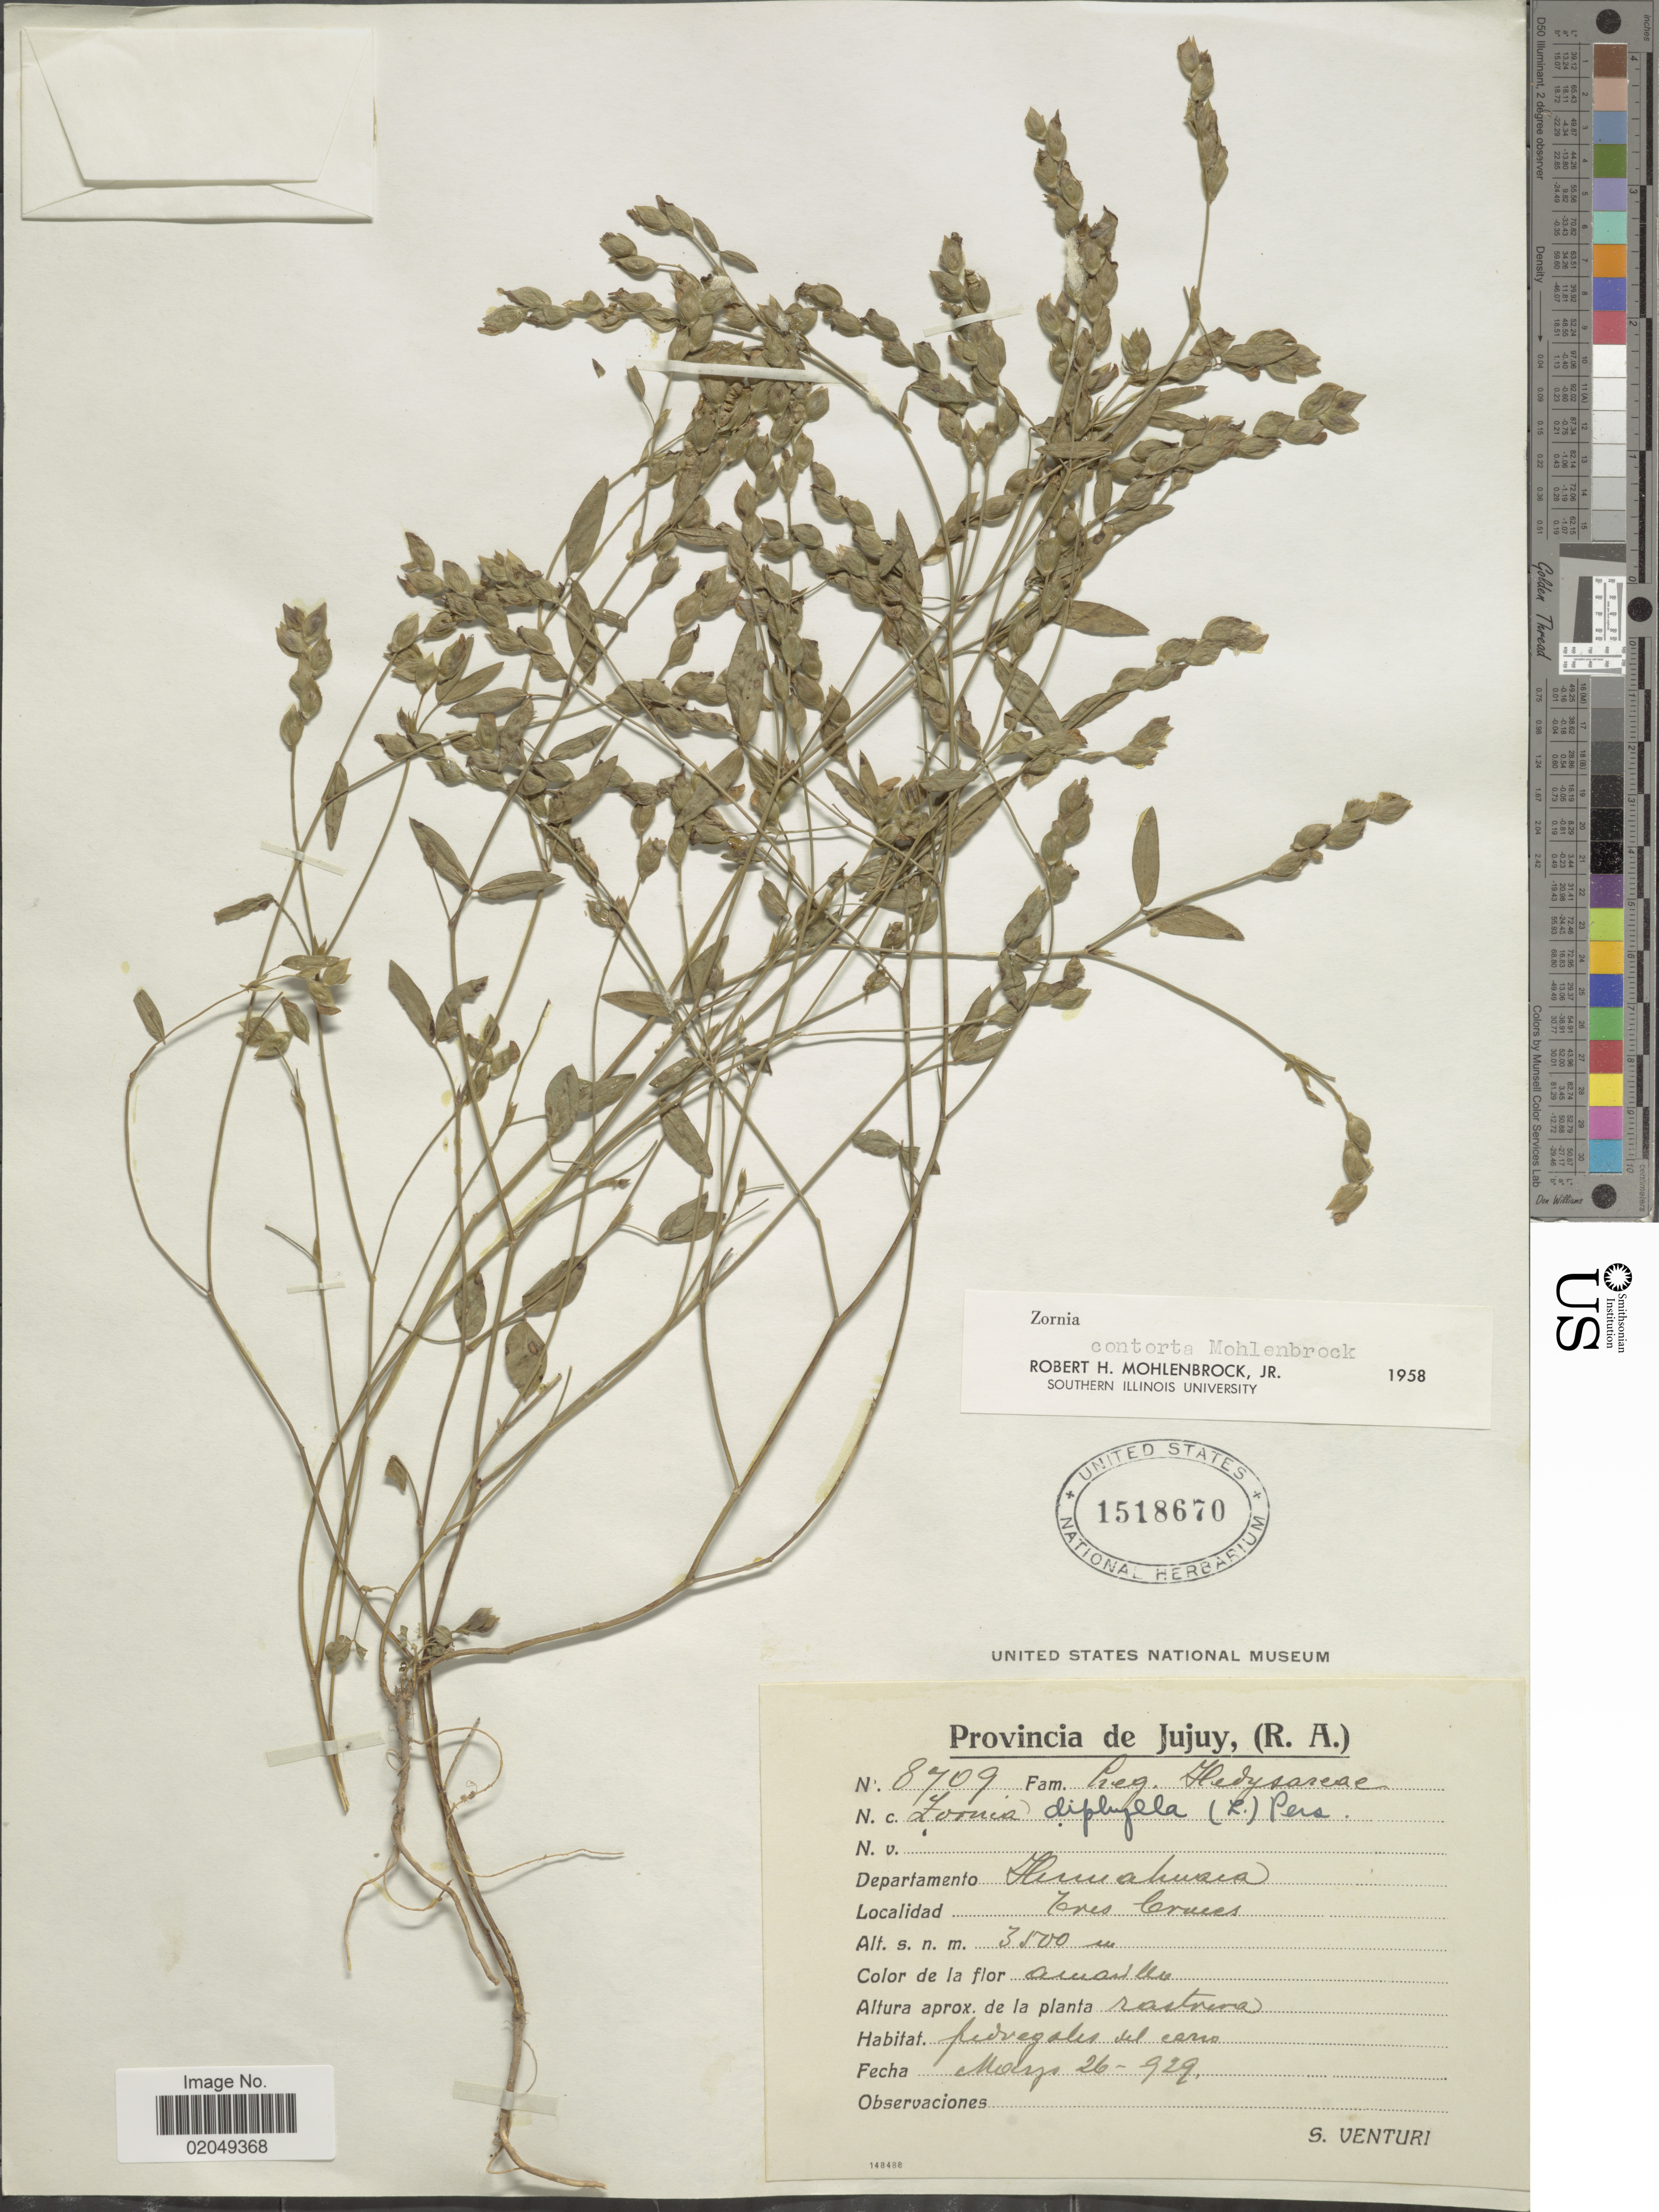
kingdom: Plantae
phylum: Tracheophyta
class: Magnoliopsida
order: Fabales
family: Fabaceae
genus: Zornia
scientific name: Zornia contorta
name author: Mohlenbr.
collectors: S. Venturi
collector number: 8709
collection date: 1929-05-26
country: Argentina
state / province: Jujuy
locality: Departamento Humahuaca, Tres Cruces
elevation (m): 3500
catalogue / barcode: US 1518670